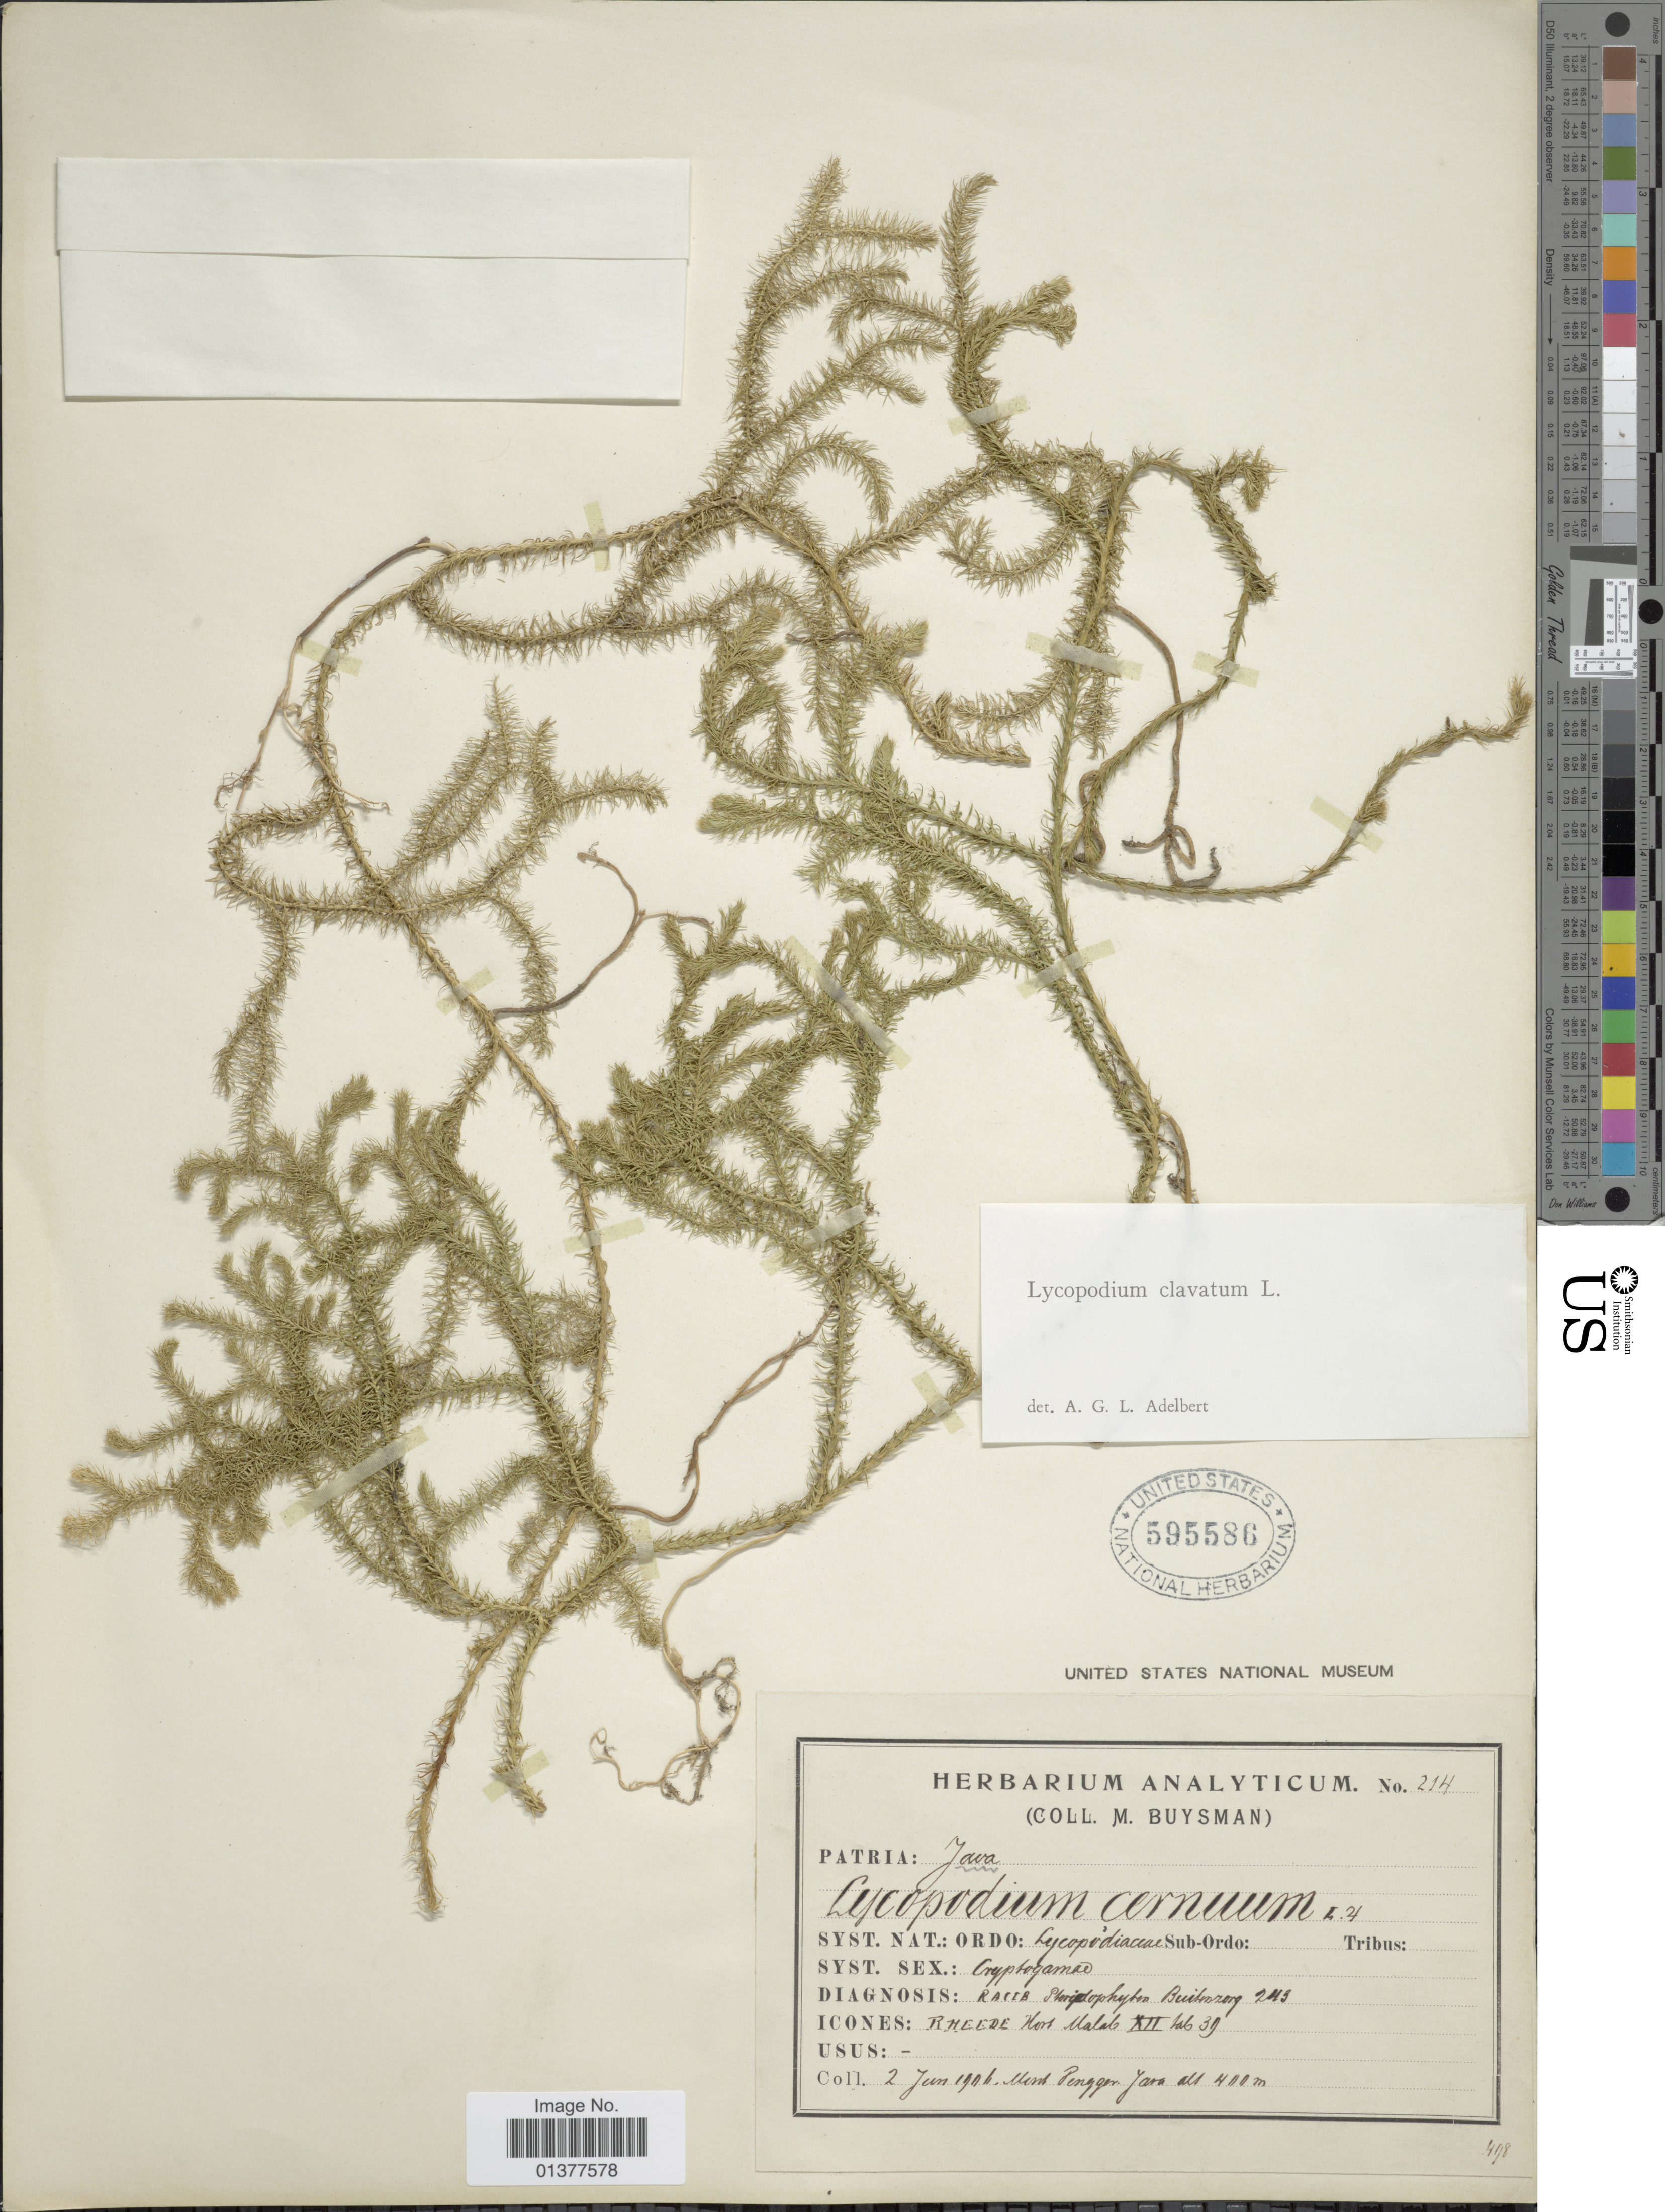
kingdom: Plantae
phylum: Tracheophyta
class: Lycopodiopsida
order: Lycopodiales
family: Lycopodiaceae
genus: Palhinhaea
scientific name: Palhinhaea cernua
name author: (L.) Vasc. & Franco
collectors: M. Buysman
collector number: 214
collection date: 1906-06-02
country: Indonesia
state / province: Java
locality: Mont Pengger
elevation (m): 400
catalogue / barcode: US 595586